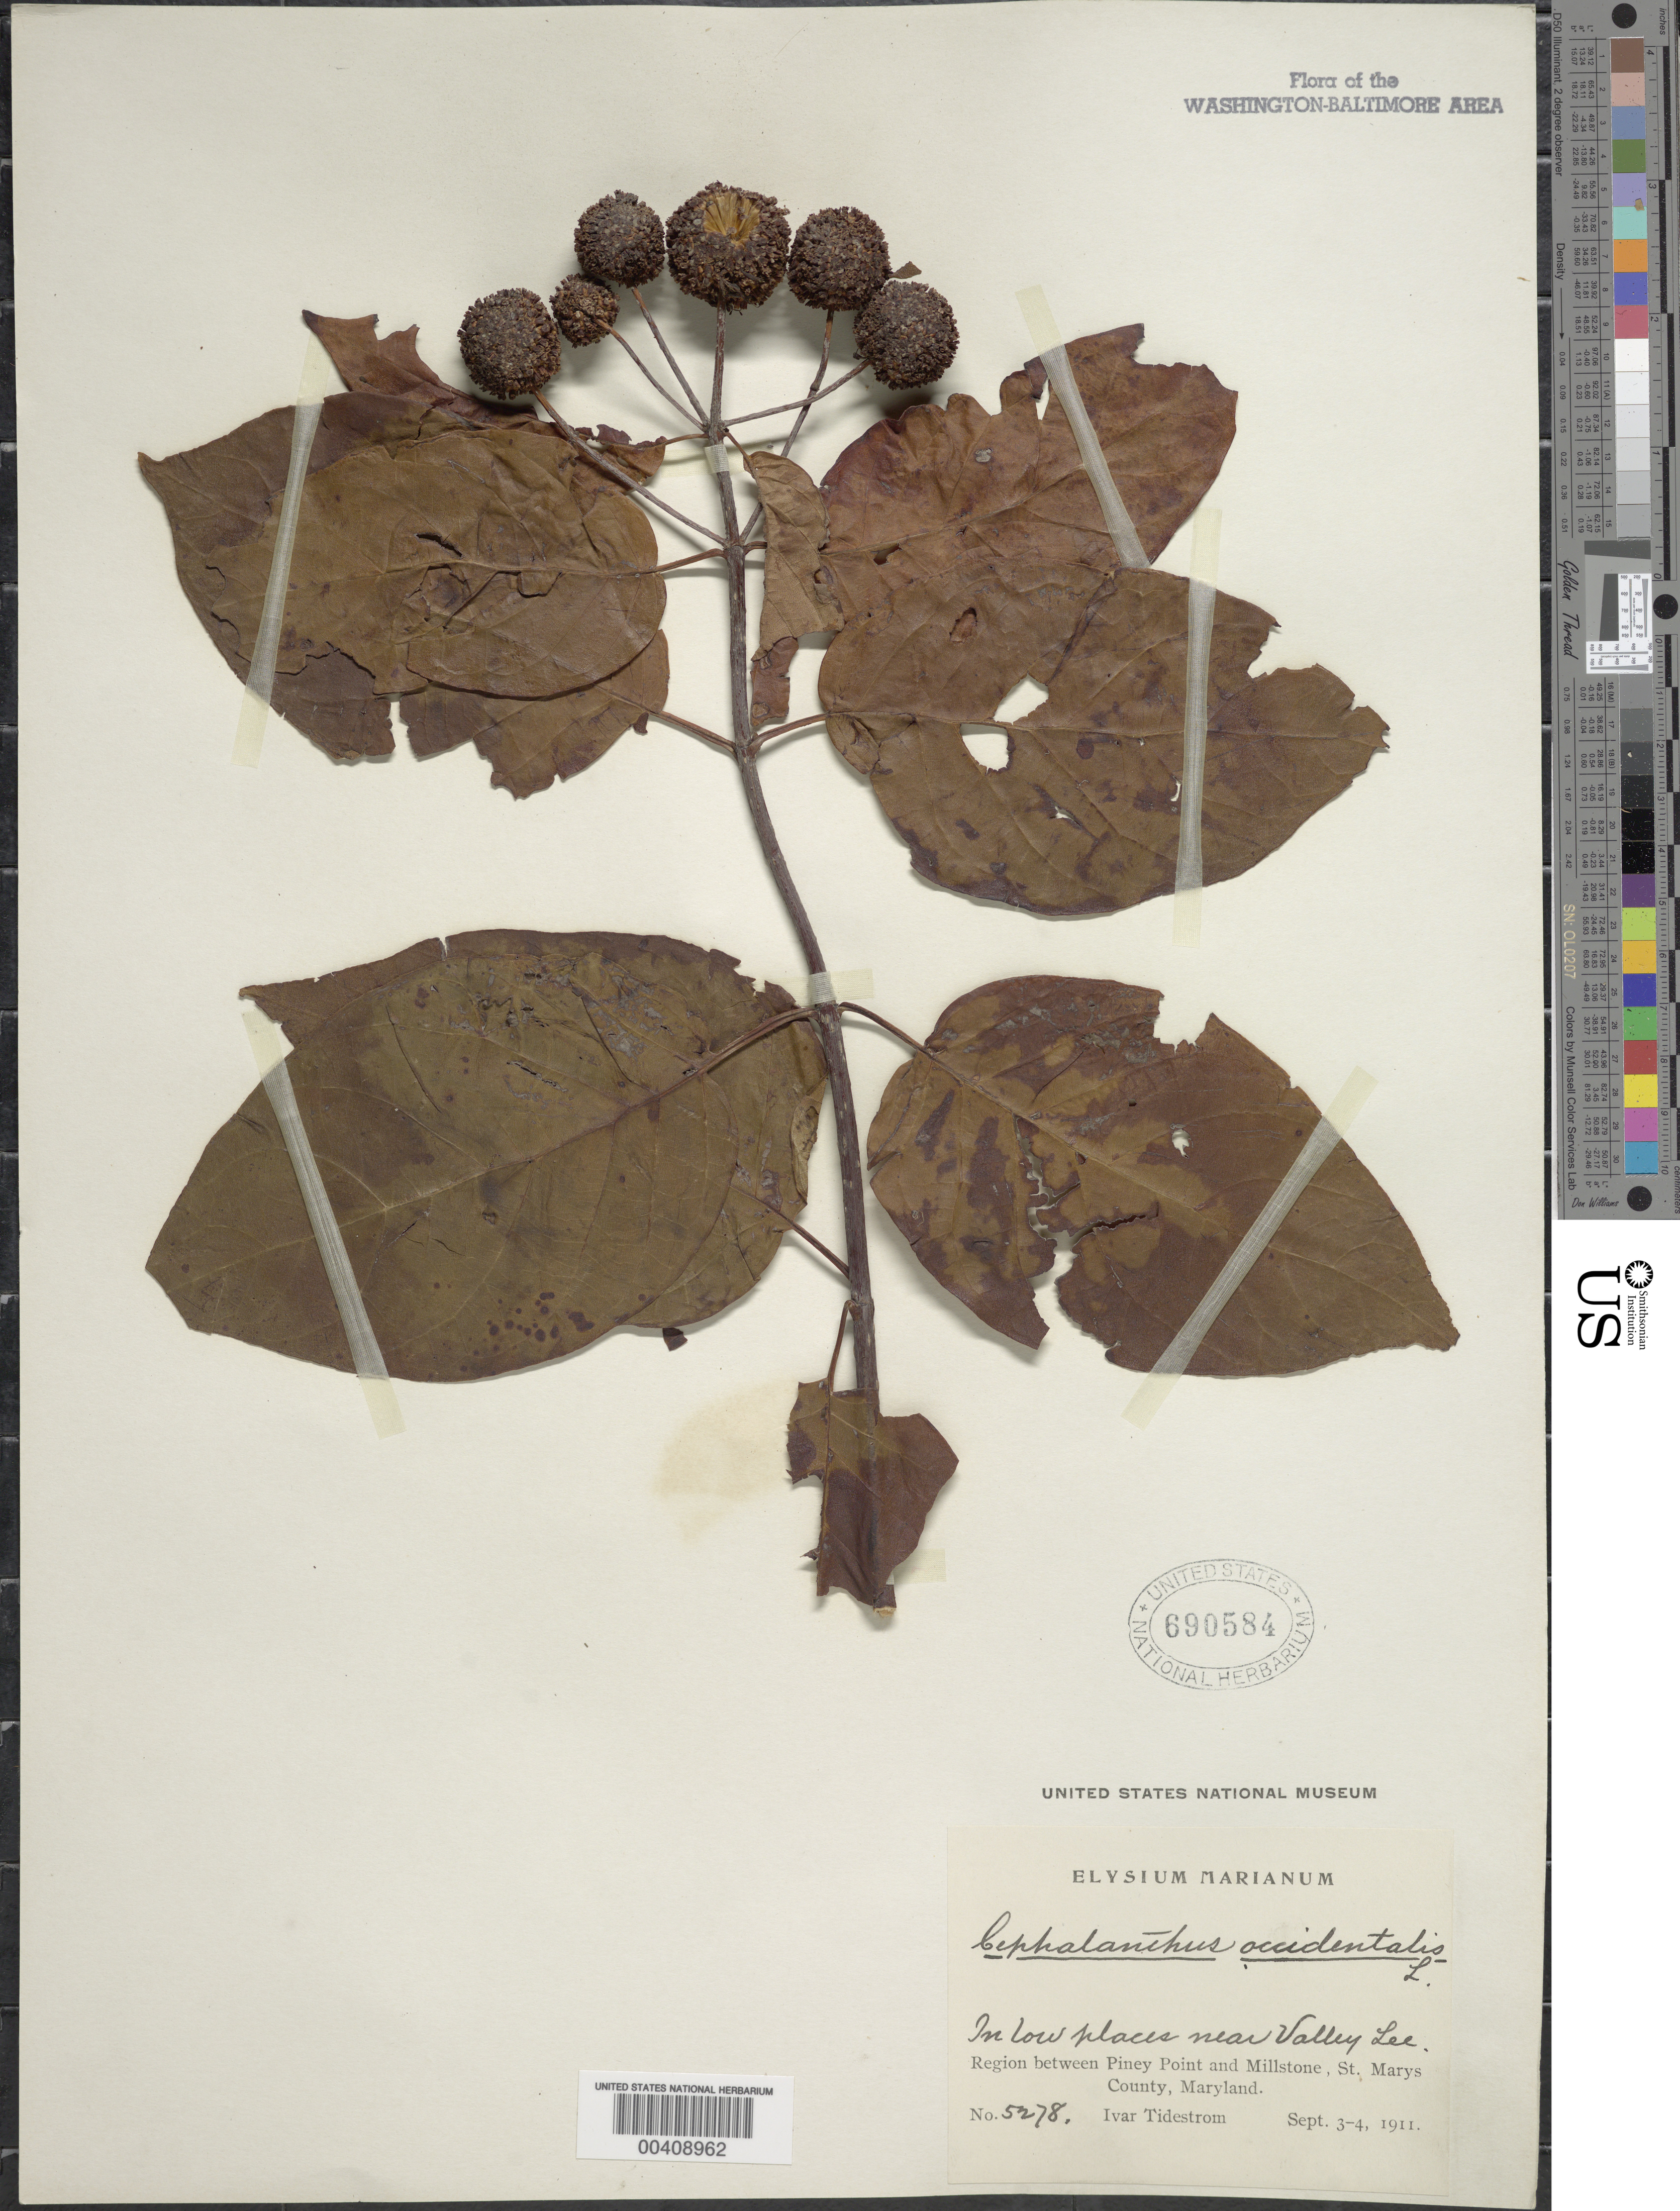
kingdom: Plantae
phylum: Tracheophyta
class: Magnoliopsida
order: Gentianales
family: Rubiaceae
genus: Cephalanthus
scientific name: Cephalanthus occidentalis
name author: L.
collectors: I. F. Tidestrom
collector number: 5278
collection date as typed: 03 Sep 1911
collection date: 1911-09-03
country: United States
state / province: Maryland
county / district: St. Mary's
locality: Between Piney Point and Millstone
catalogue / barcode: US 690584